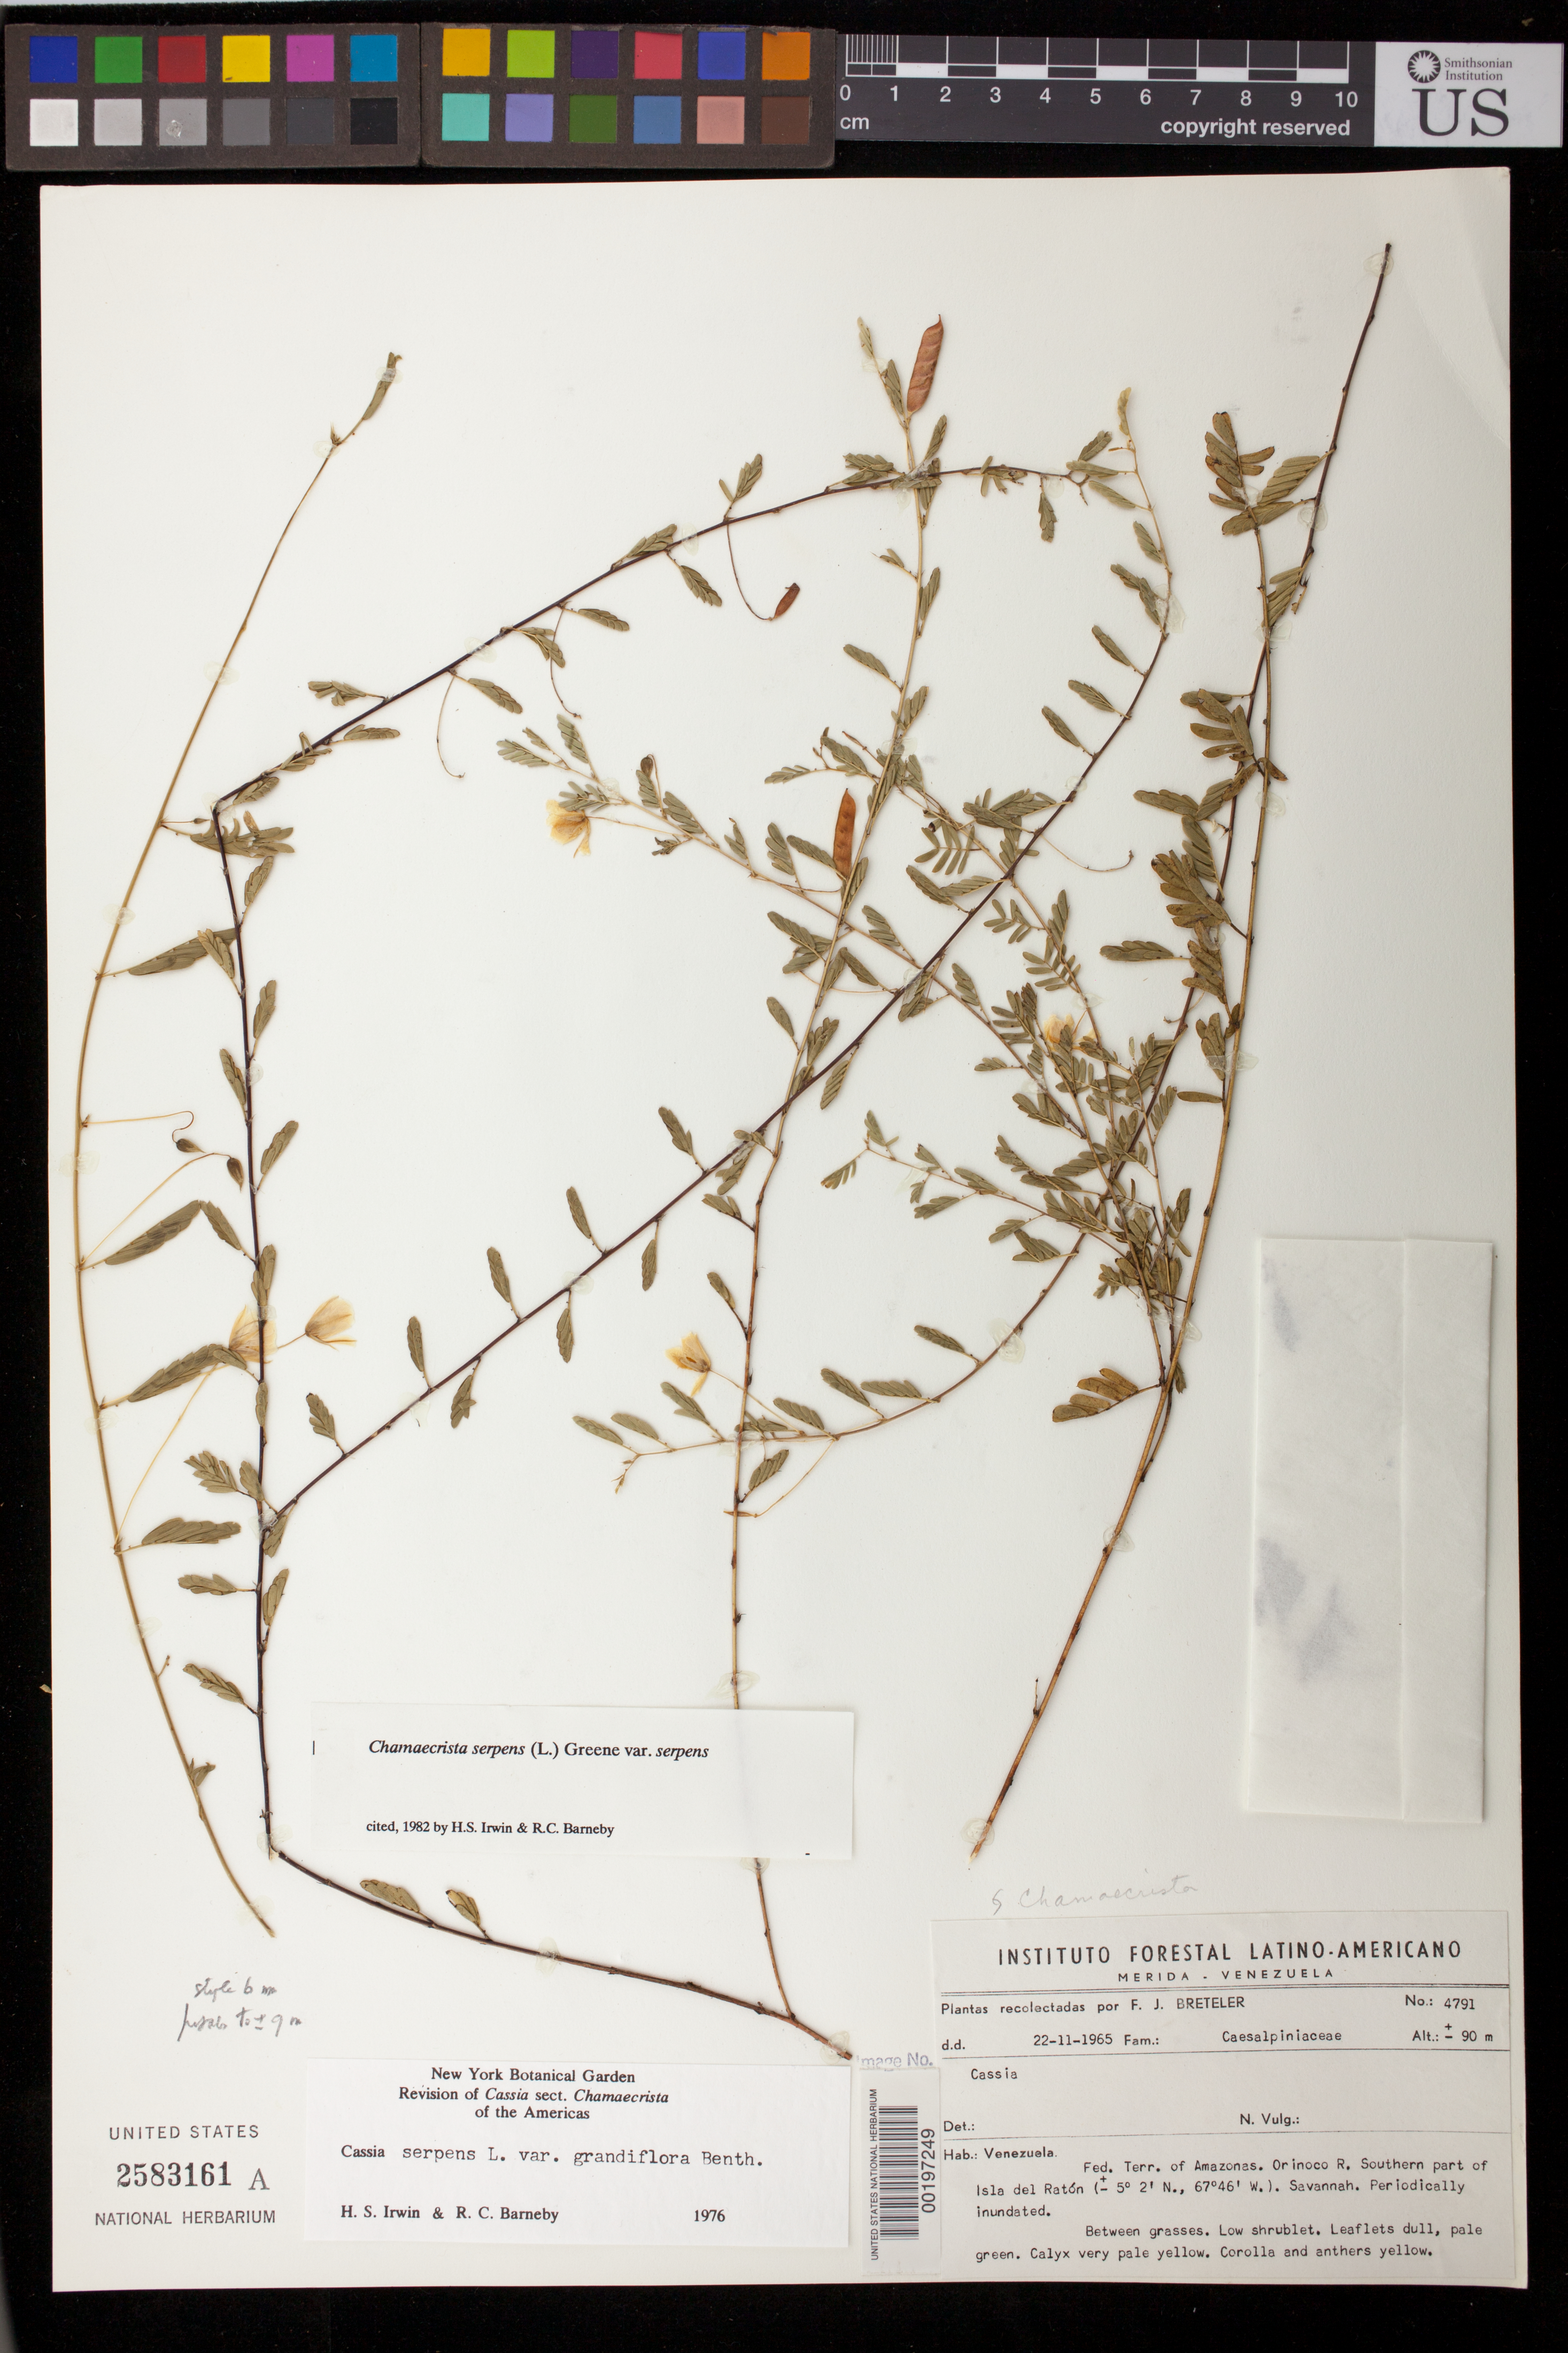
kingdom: Plantae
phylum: Tracheophyta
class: Magnoliopsida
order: Fabales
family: Fabaceae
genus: Chamaecrista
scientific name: Chamaecrista serpens var. serpens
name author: (L.) Greene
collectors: F. J. Breteler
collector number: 4791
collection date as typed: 22 Nov 1965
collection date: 1965-11-22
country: Venezuela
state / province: Amazonas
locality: Orinoco R., Southern part of Isla del Raton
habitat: Savannah; periodically inundated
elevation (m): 90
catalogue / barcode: US 2583161A